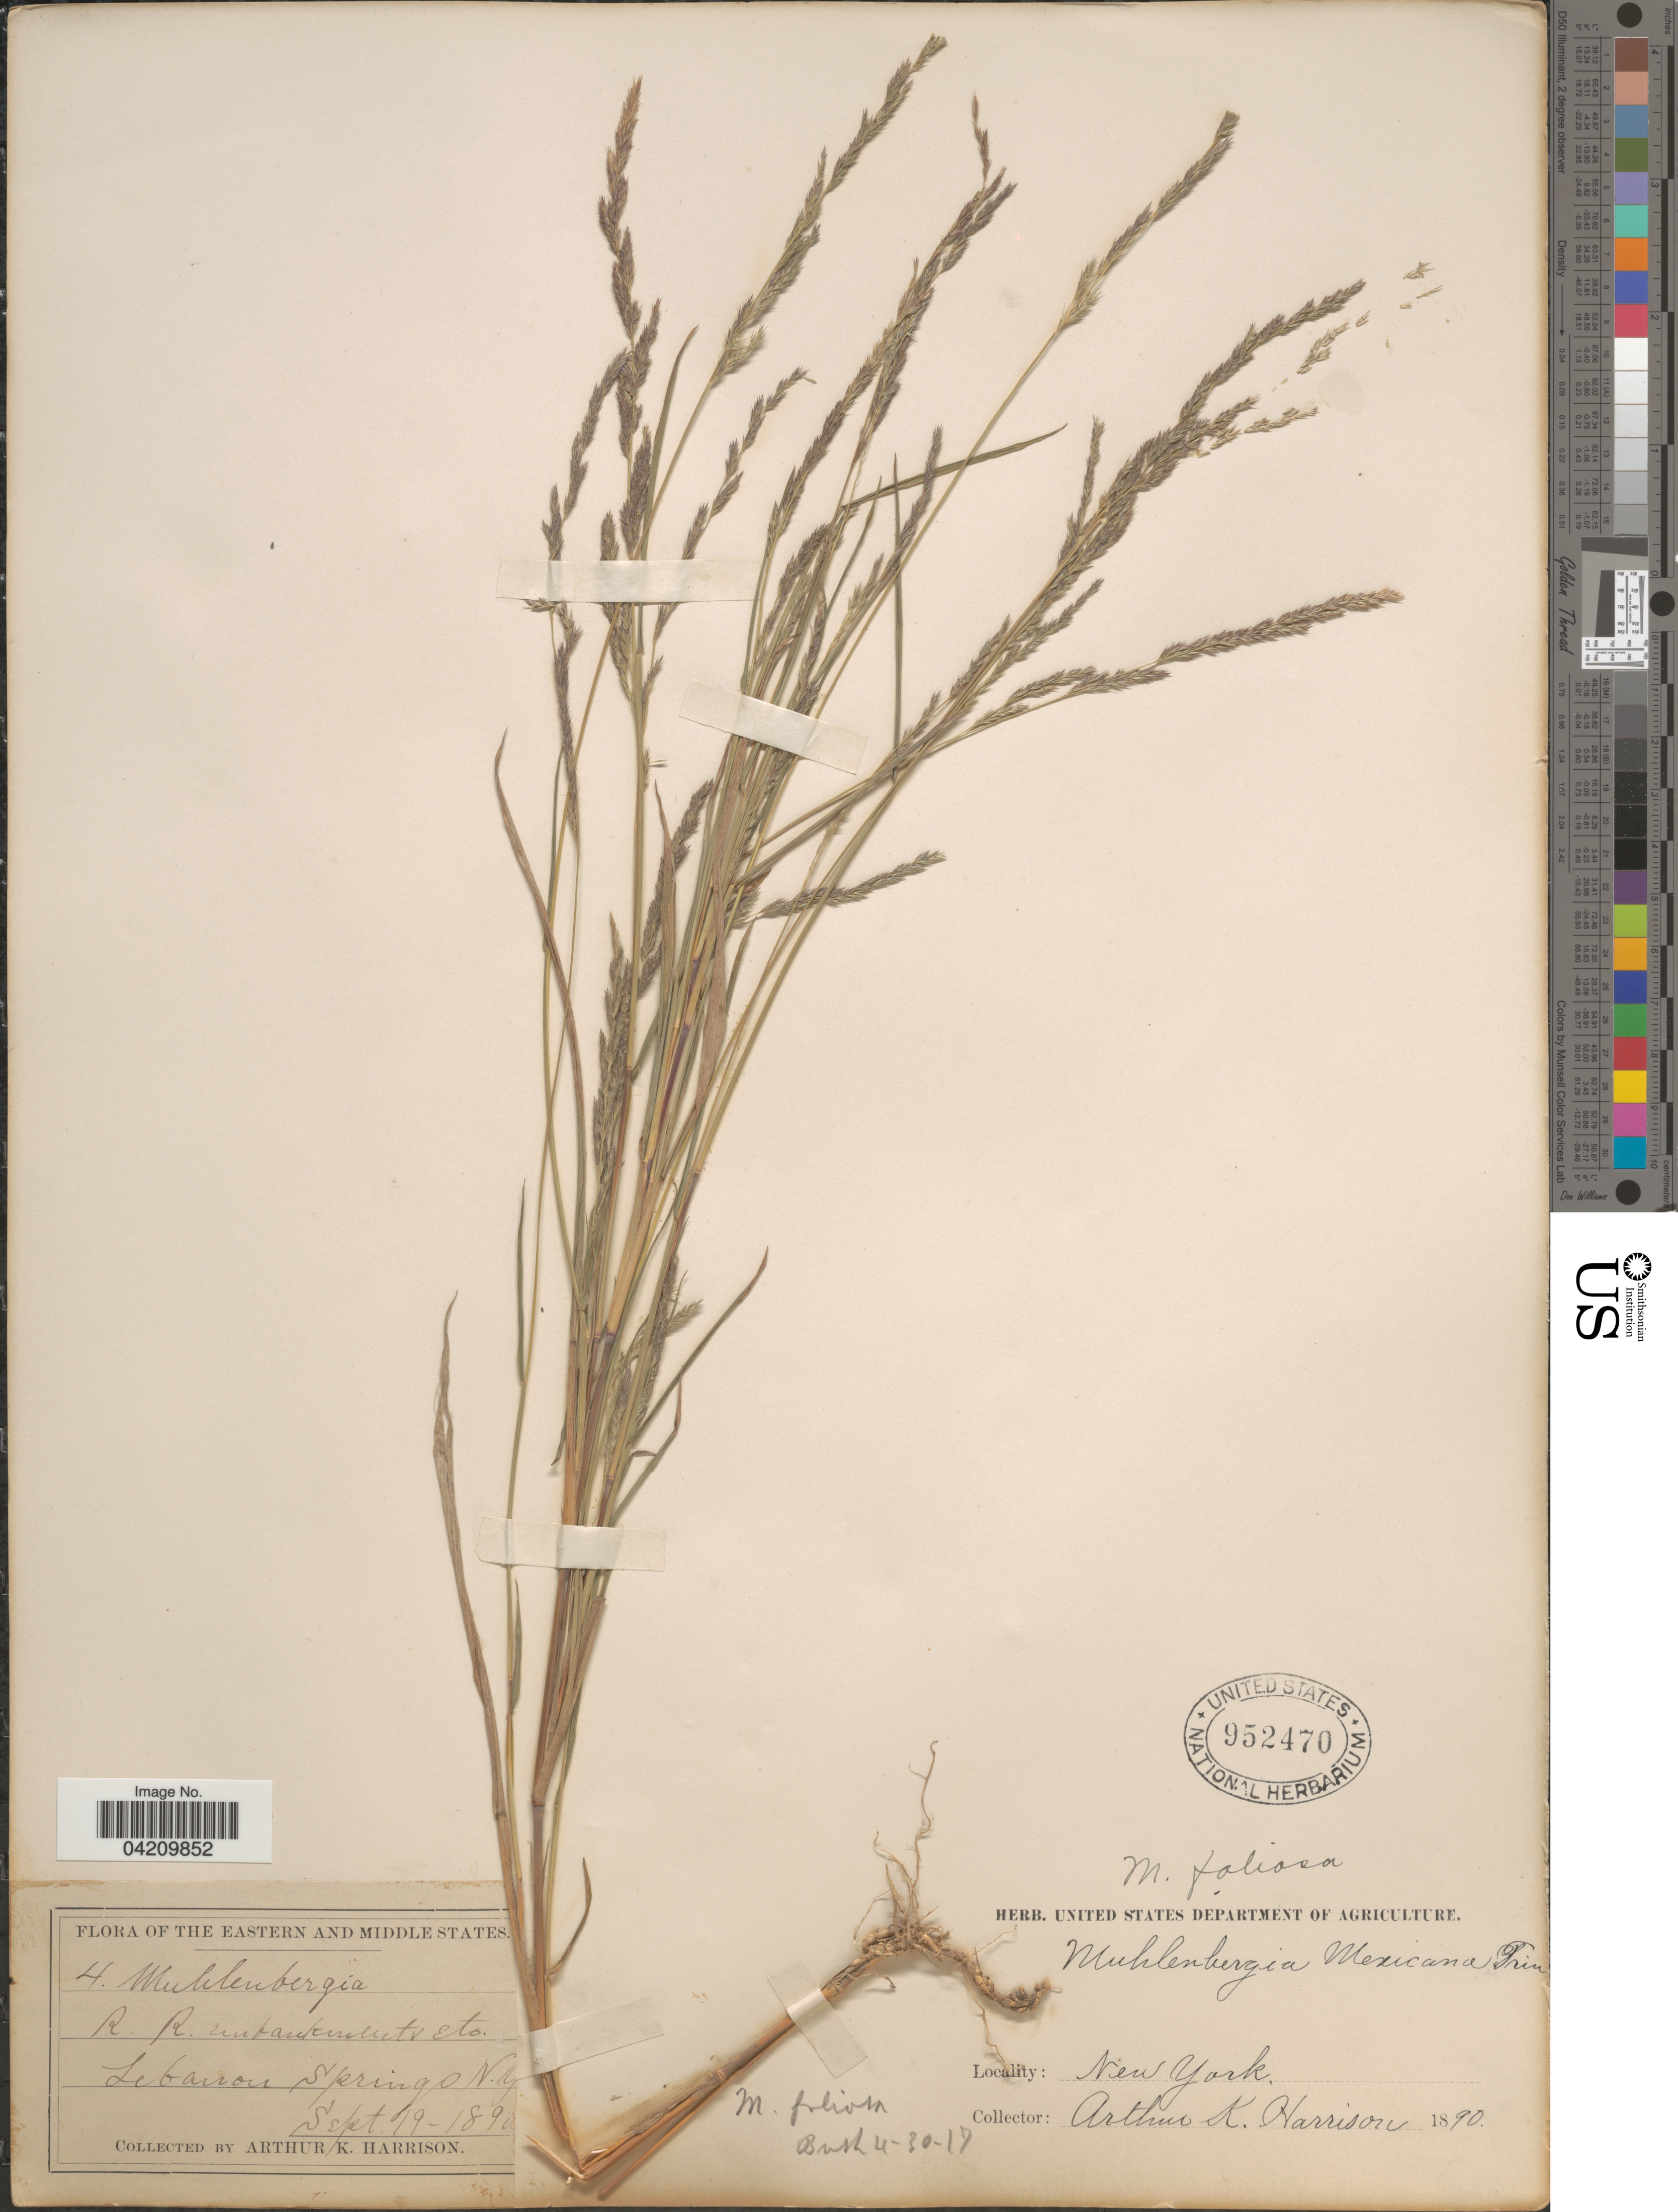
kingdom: Plantae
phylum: Tracheophyta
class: Liliopsida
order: Poales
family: Poaceae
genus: Muhlenbergia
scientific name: Muhlenbergia mexicana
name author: (L.) Trin.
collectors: A. K. Harrison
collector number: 4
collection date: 1890-09-19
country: United States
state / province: New York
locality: The Eastern and Middle States. R. R. embankments etc. Lebanon Springs.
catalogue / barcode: US 952470